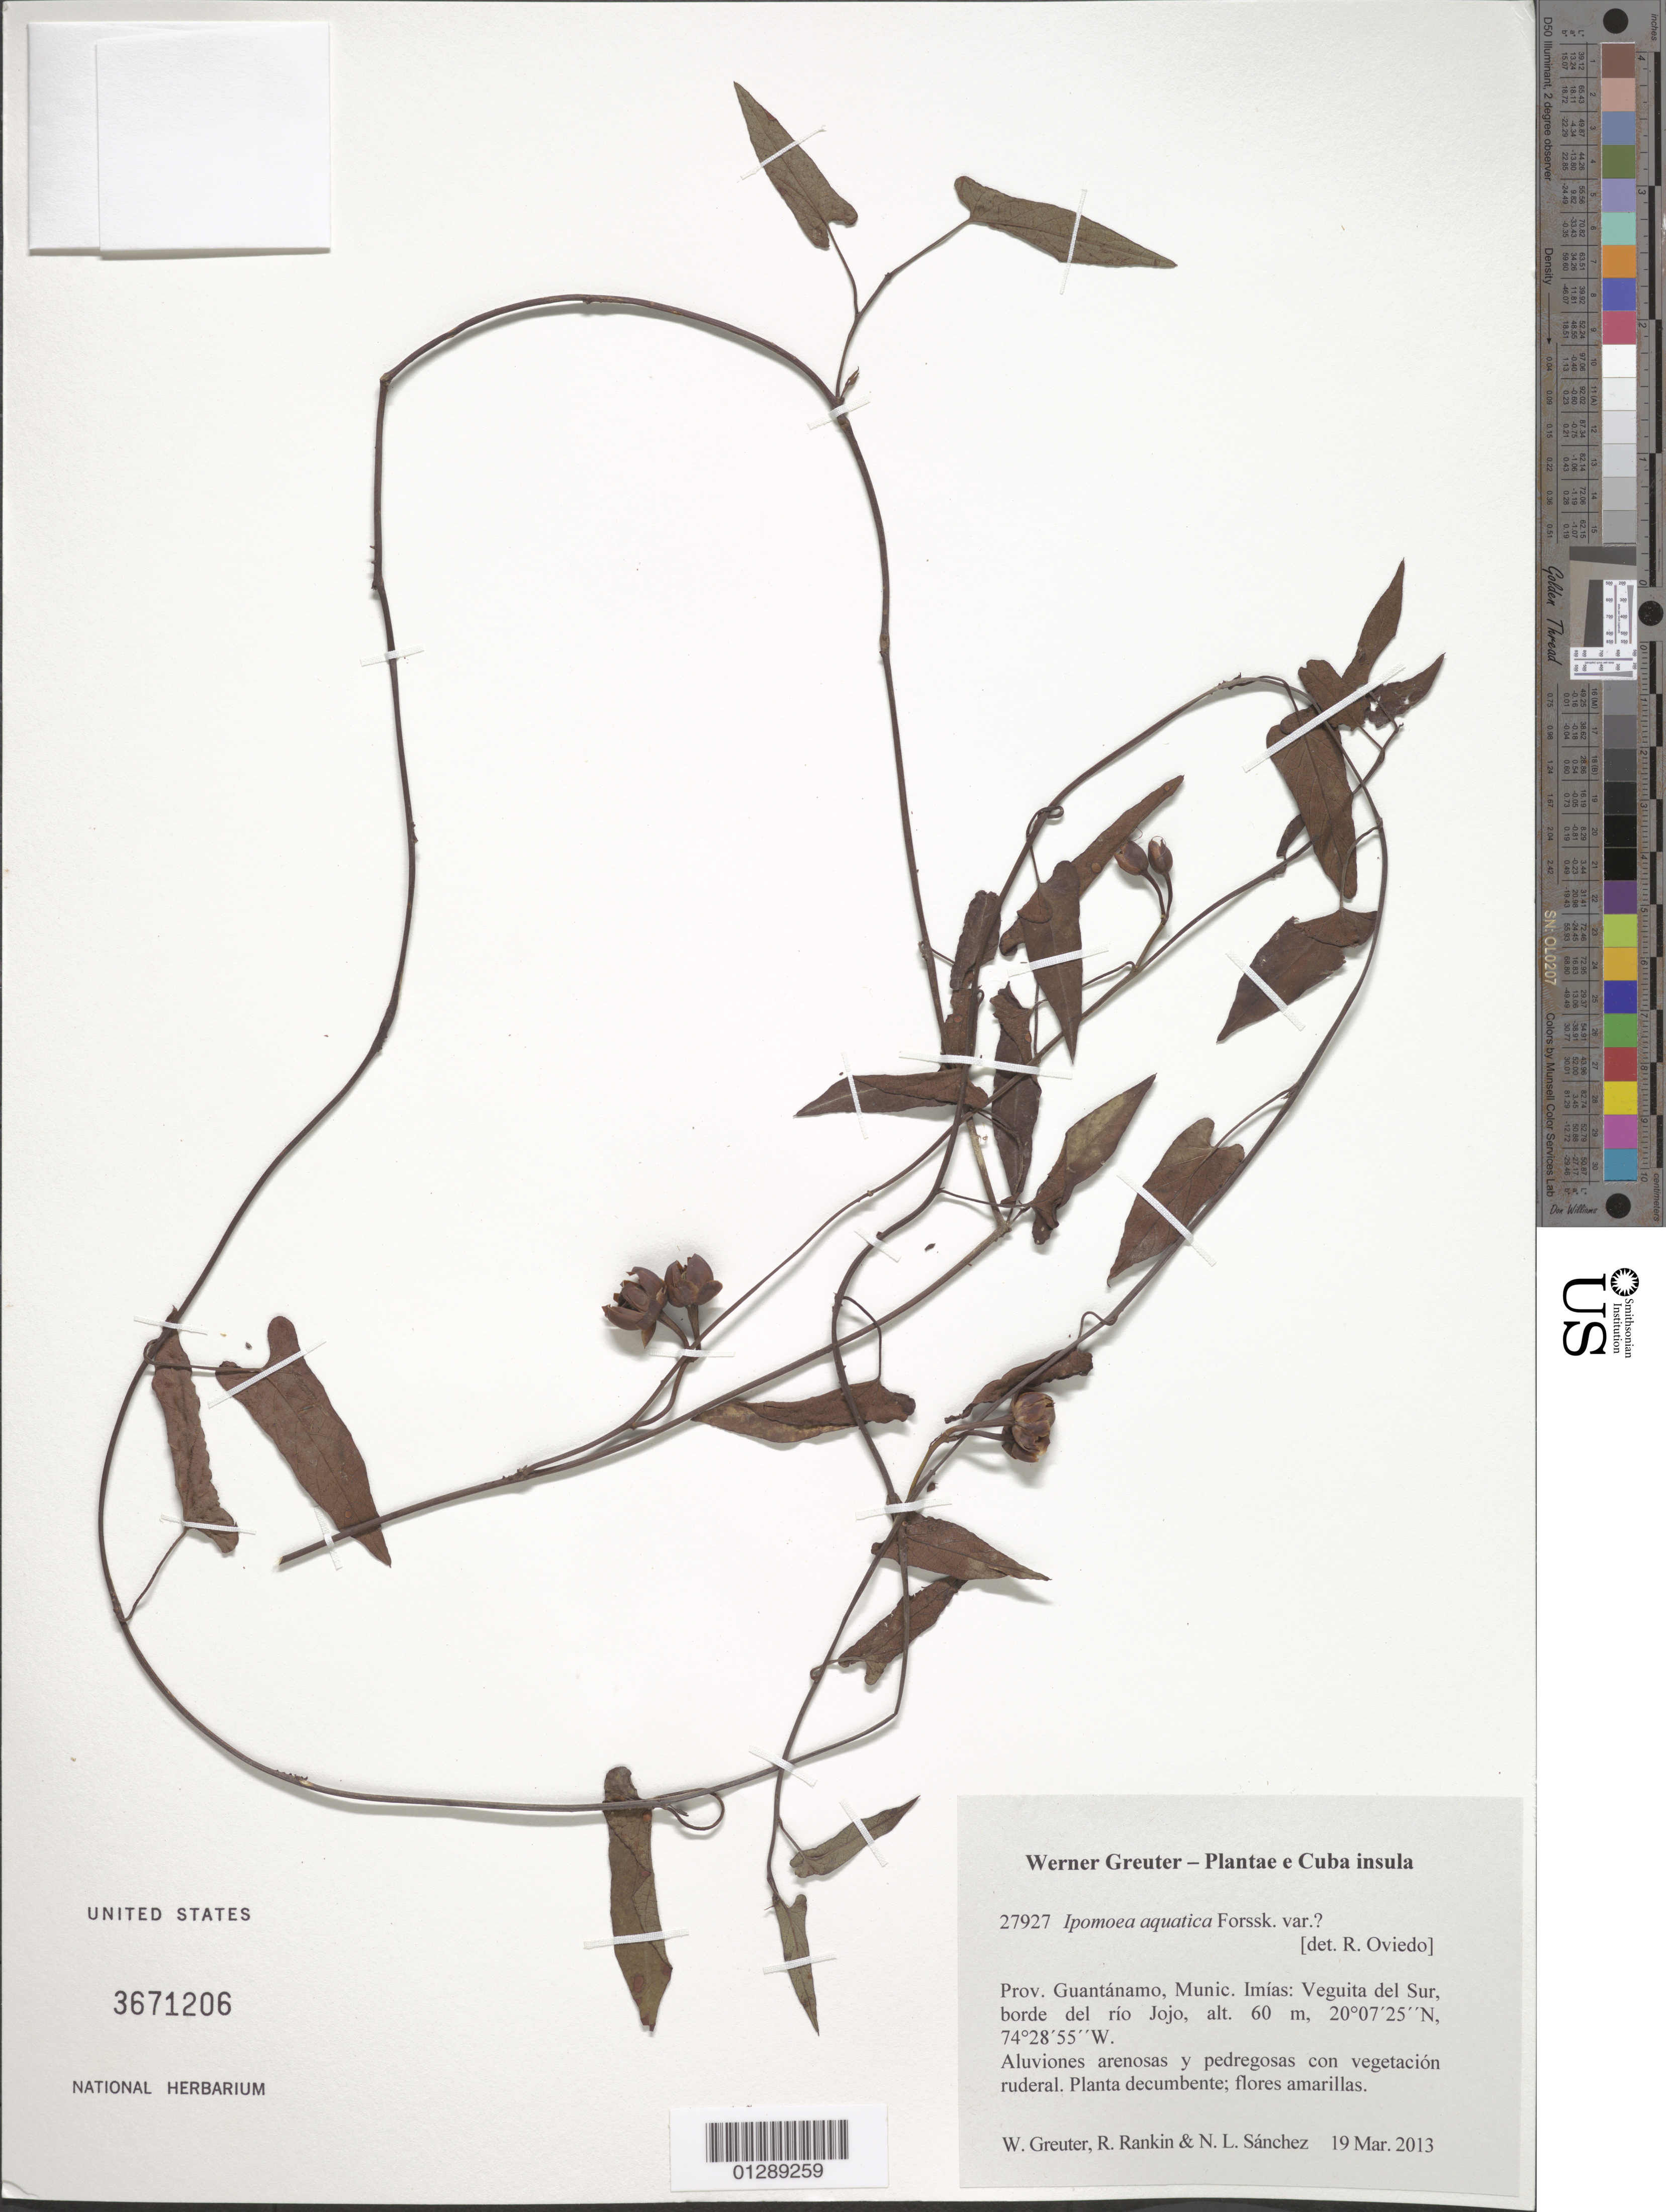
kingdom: Plantae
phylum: Tracheophyta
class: Magnoliopsida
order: Solanales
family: Convolvulaceae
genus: Ipomoea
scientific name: Ipomoea aquatica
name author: Forssk.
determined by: Oviedo, R.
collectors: W. R. Greuter, R. Rankin Rodriguez & N. Sanchez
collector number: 27927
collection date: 2013-03-19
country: Cuba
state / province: Guantanamo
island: Cuba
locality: Munic. Imías: Veguita del Sur, borde del río Jojo.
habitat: Aluviones arenosas y pedregosas vegetación ruderal.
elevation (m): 60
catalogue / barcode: US 3671206